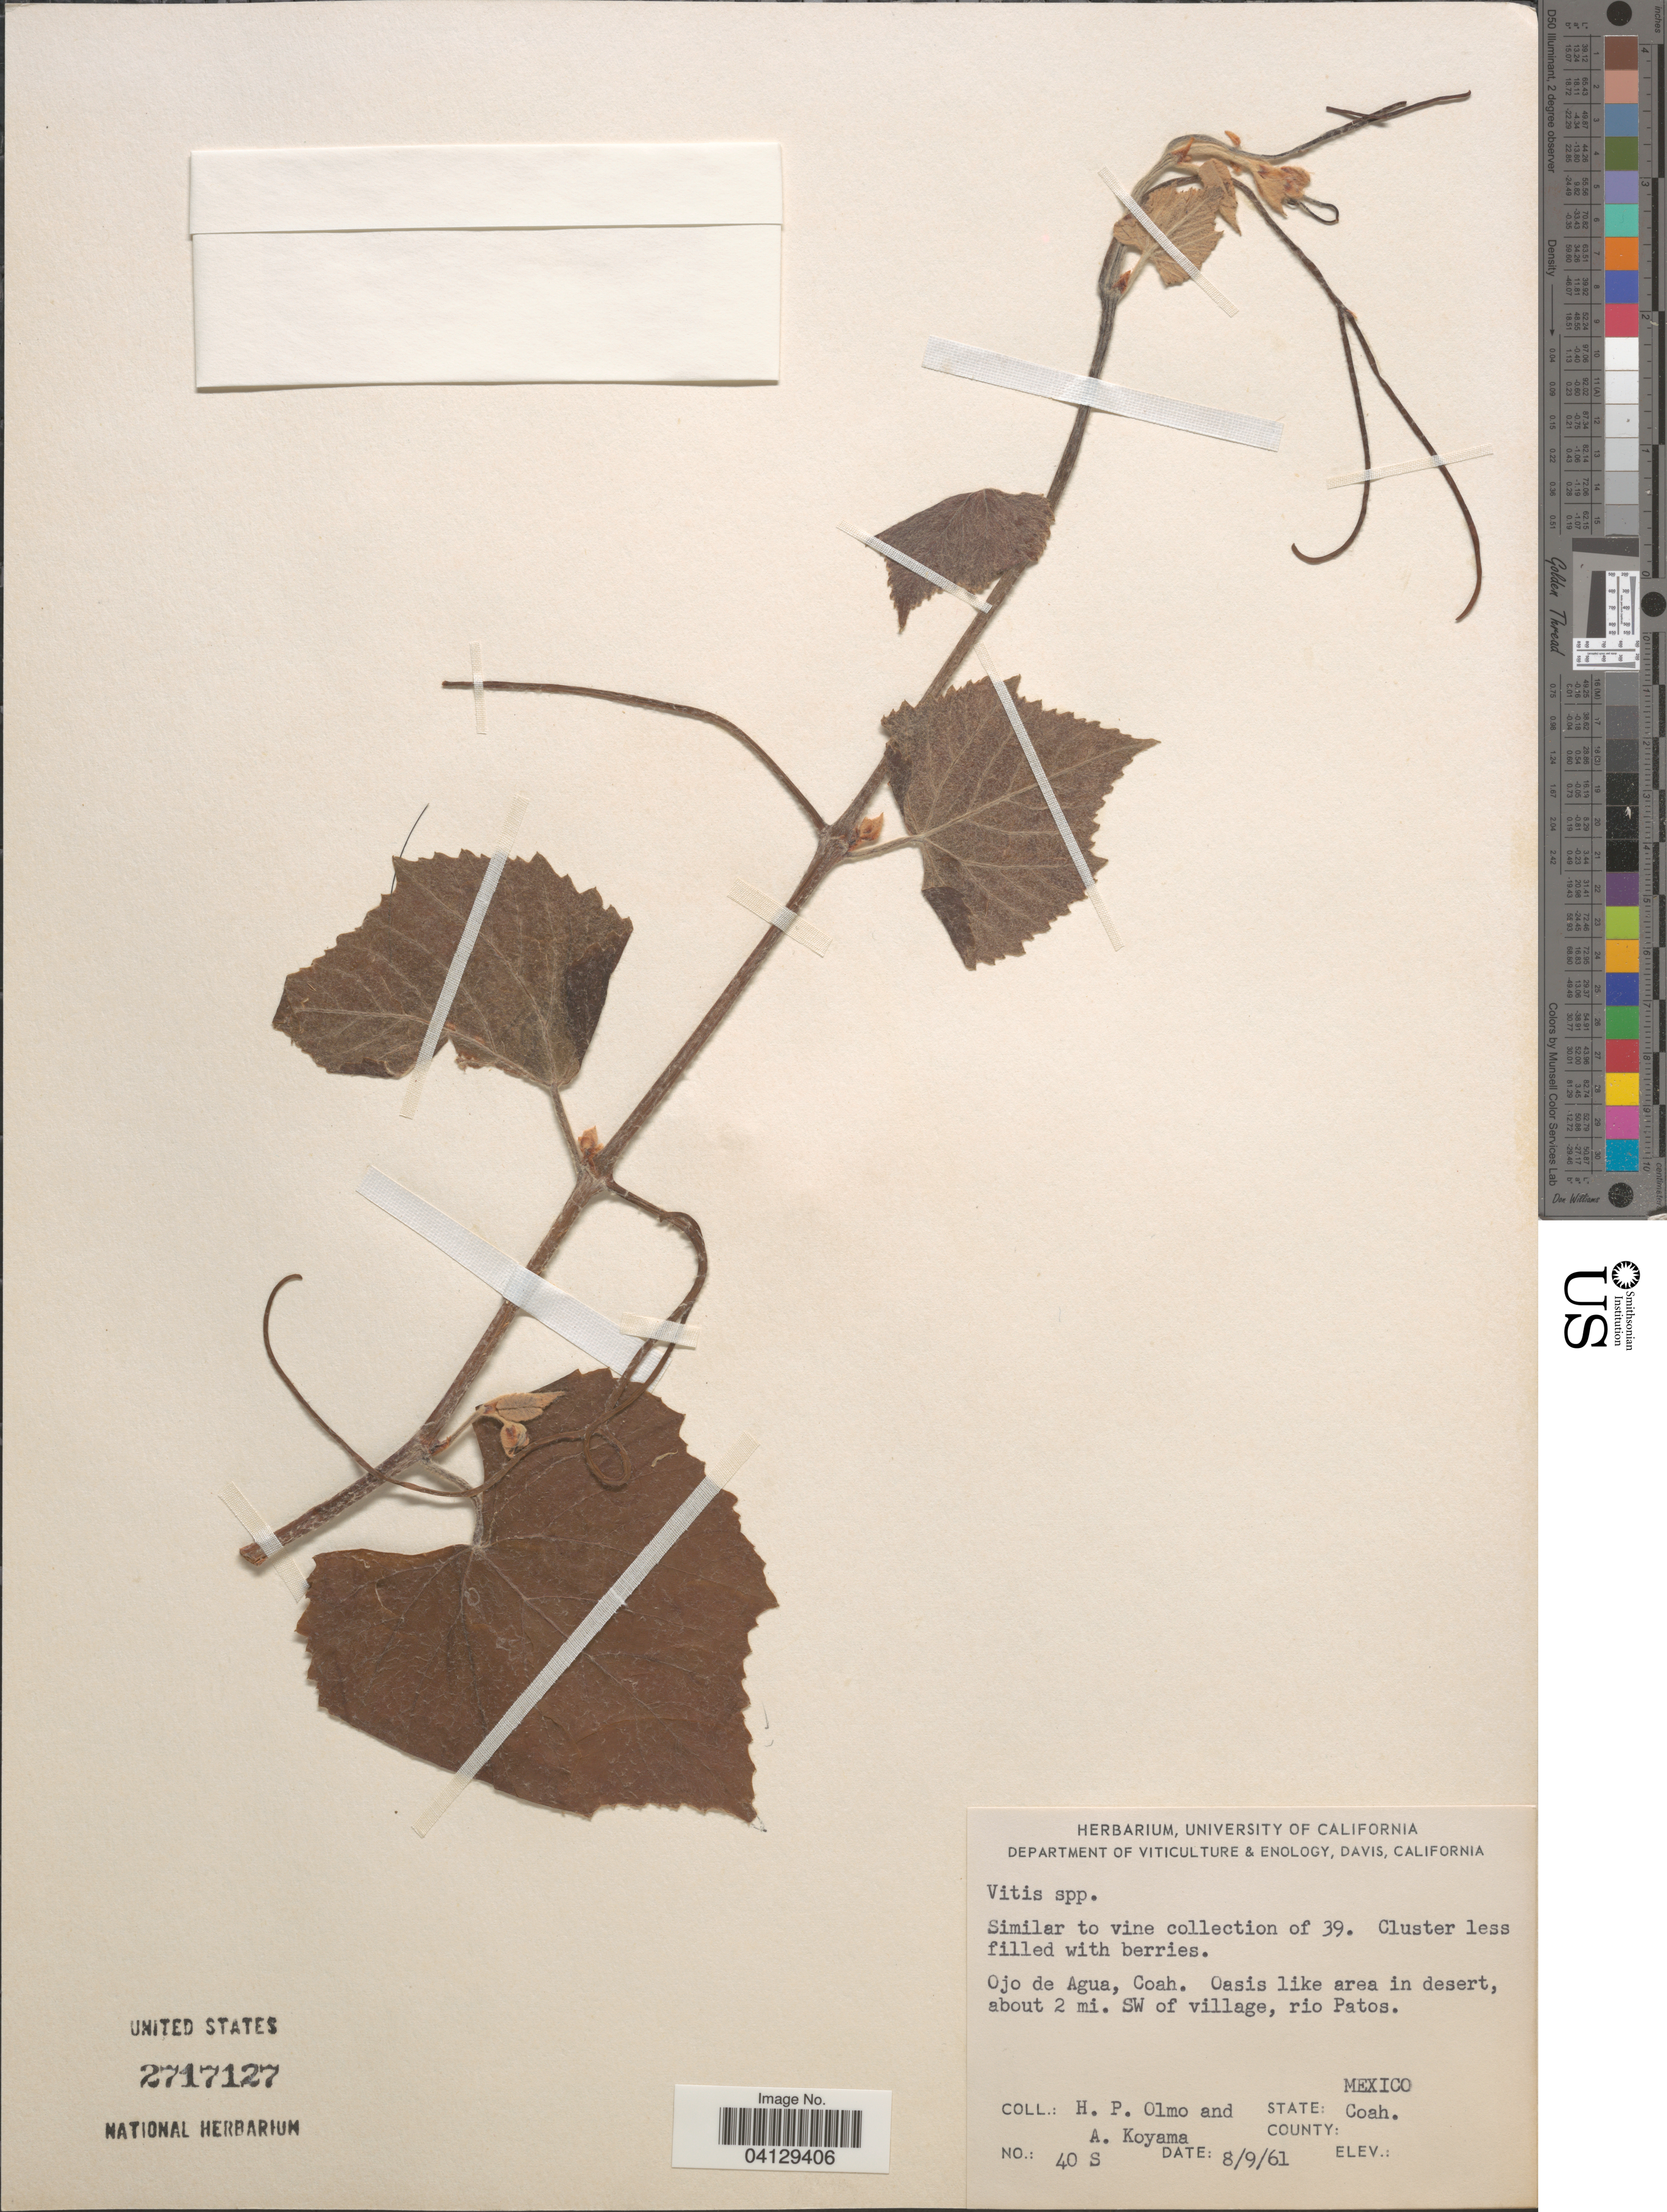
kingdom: Plantae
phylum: Tracheophyta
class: Magnoliopsida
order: Vitales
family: Vitaceae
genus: Vitis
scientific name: Vitis sp.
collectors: H. Olmo & A. Koyama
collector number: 40S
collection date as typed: Transcribed d/m/y: 9/8/61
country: Mexico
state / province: Coahuila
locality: Ojo de Agua. Oasis like area in desert, about 2 mi. SW of village, rio Patos.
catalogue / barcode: US 2717127